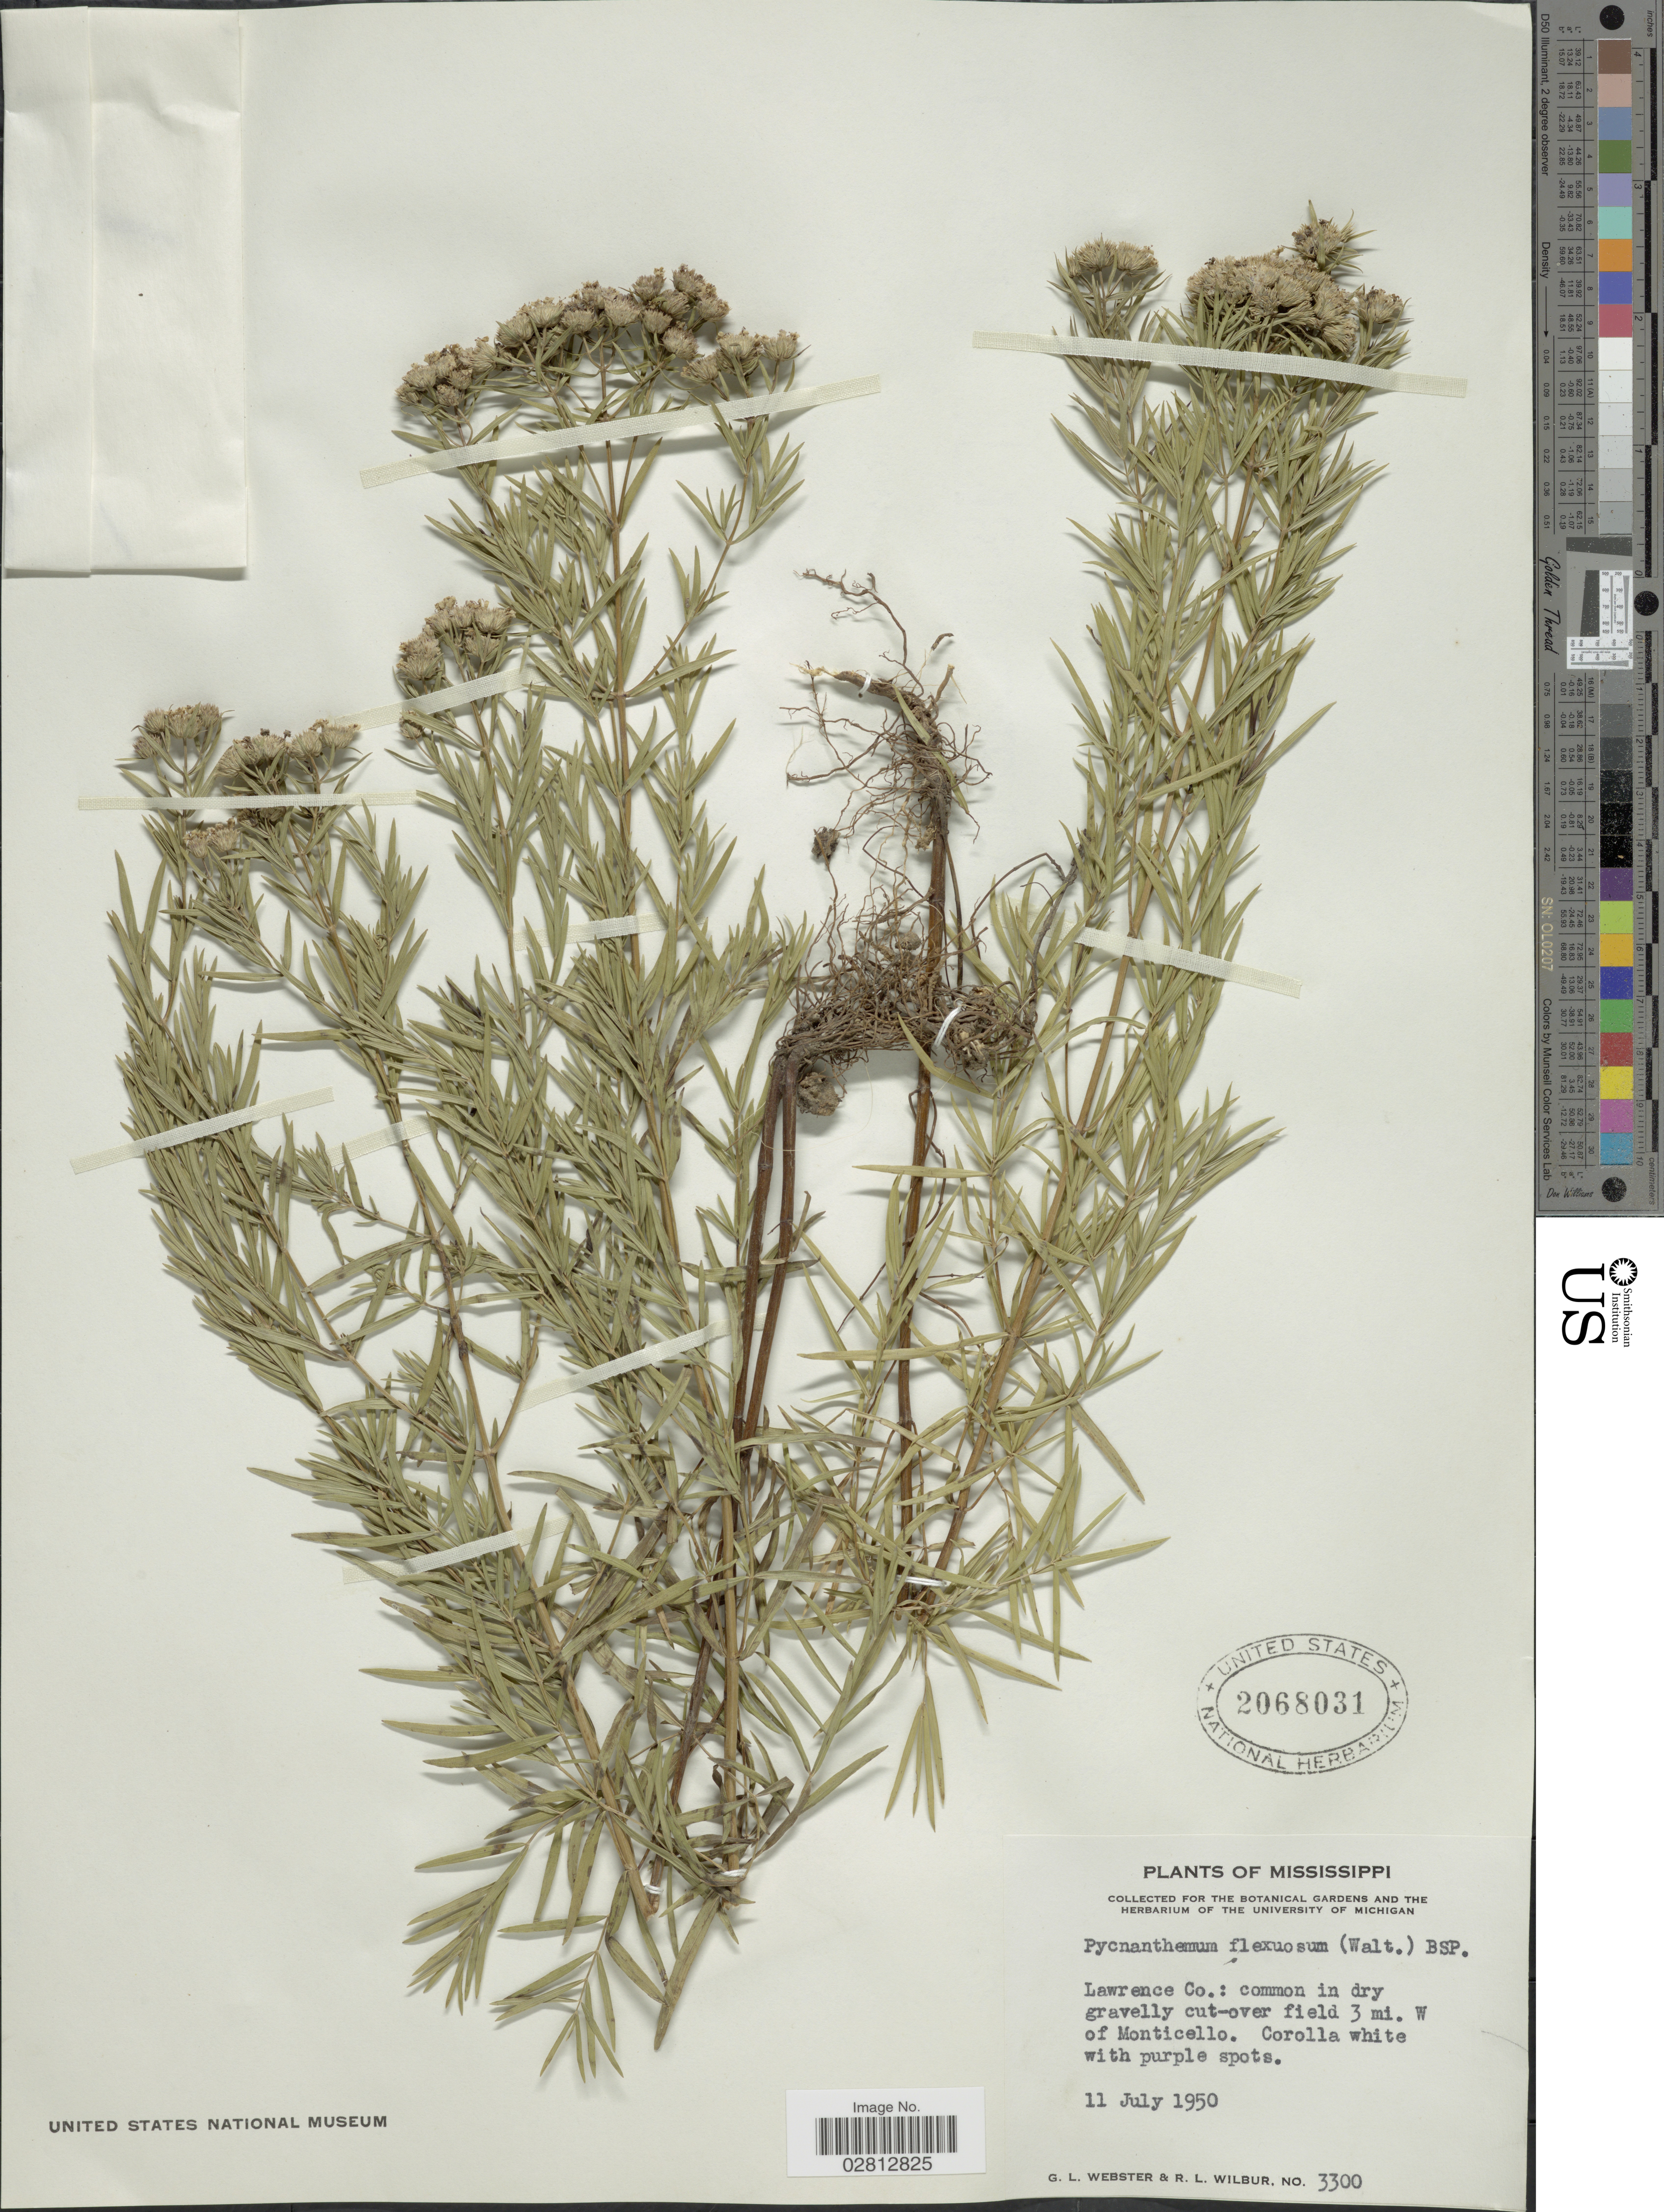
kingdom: Plantae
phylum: Tracheophyta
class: Magnoliopsida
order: Lamiales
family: Lamiaceae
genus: Pycnanthemum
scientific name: Pycnanthemum tenuifolium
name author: Schrad.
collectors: G. L. Webster & R. L. Wilbur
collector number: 3300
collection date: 1950-07-11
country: United States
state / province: Mississippi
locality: Lawrence Co.: common in dry gravelly cut-over field 3 mi. W of Monticello.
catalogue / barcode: US 2068031